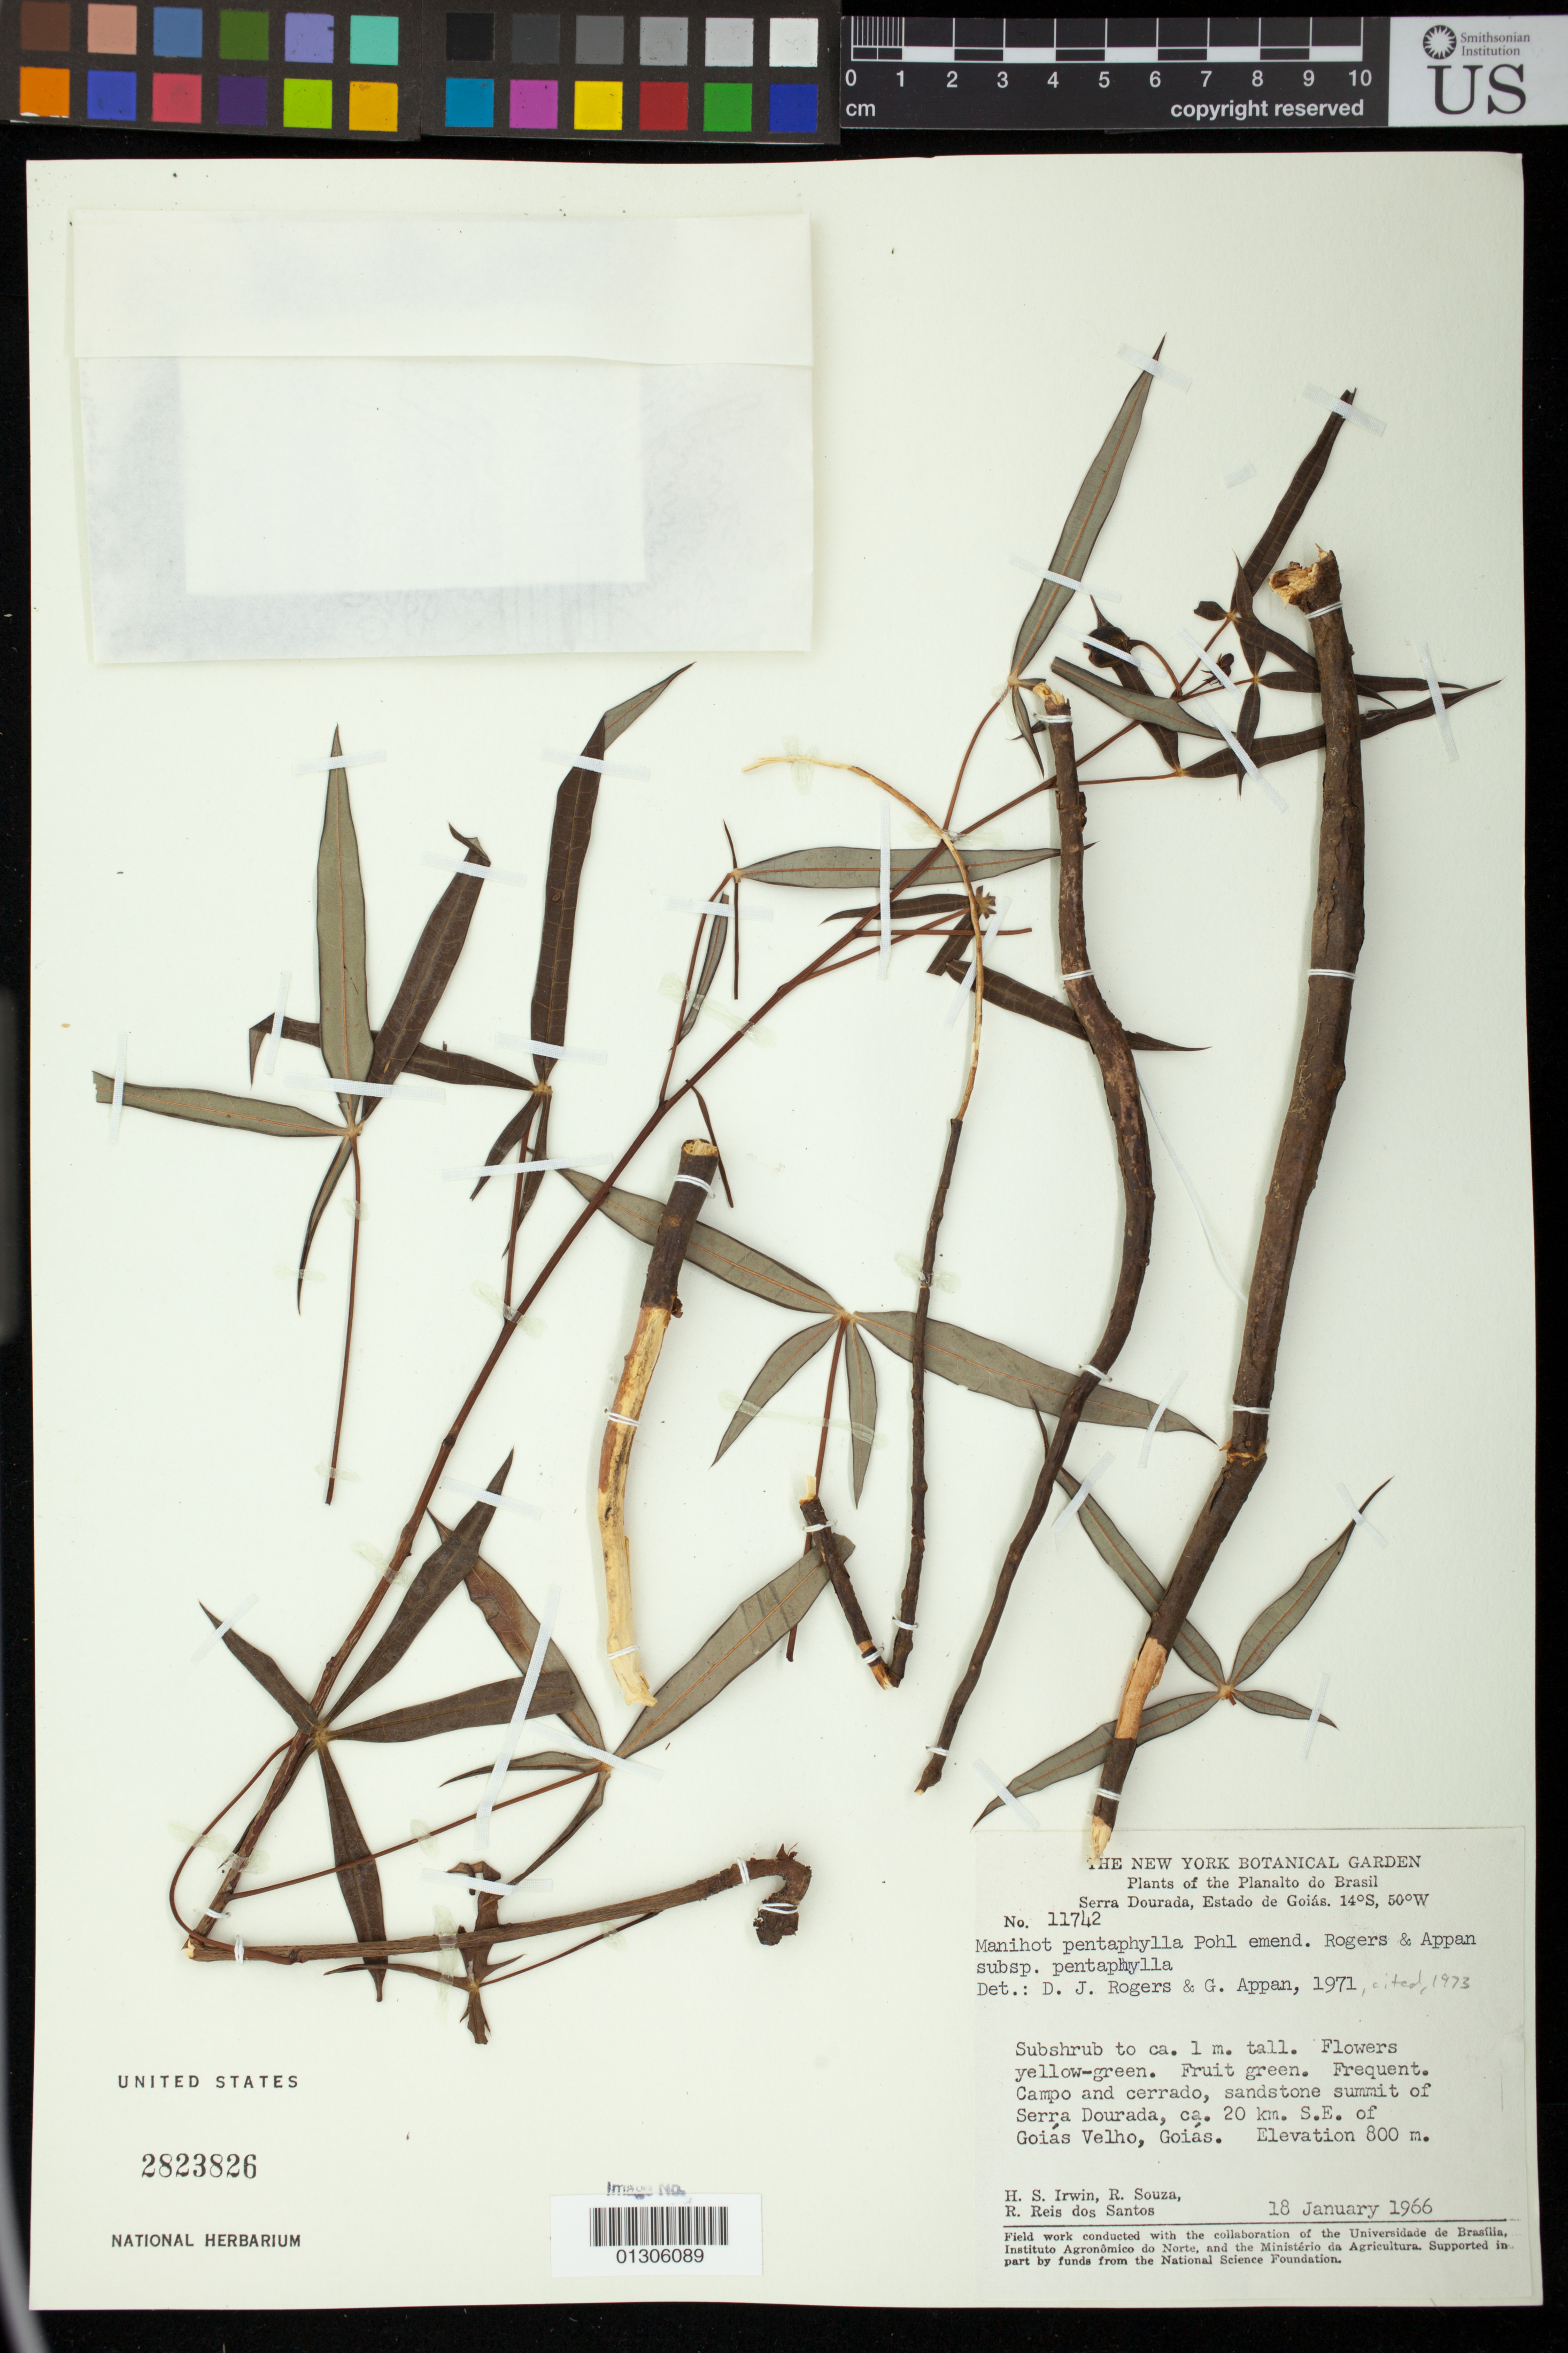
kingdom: Plantae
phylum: Tracheophyta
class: Magnoliopsida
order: Malpighiales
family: Euphorbiaceae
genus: Manihot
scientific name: Manihot pentaphylla subsp. pentaphylla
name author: Pohl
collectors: H. Irwin, R. Souza & R. Reis dos Santos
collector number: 11742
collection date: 1966-01-18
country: Brazil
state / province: Goias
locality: Serra Dourada, ca. 20 km S.E. of Goias Velho, Goias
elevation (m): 800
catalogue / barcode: US 2823826